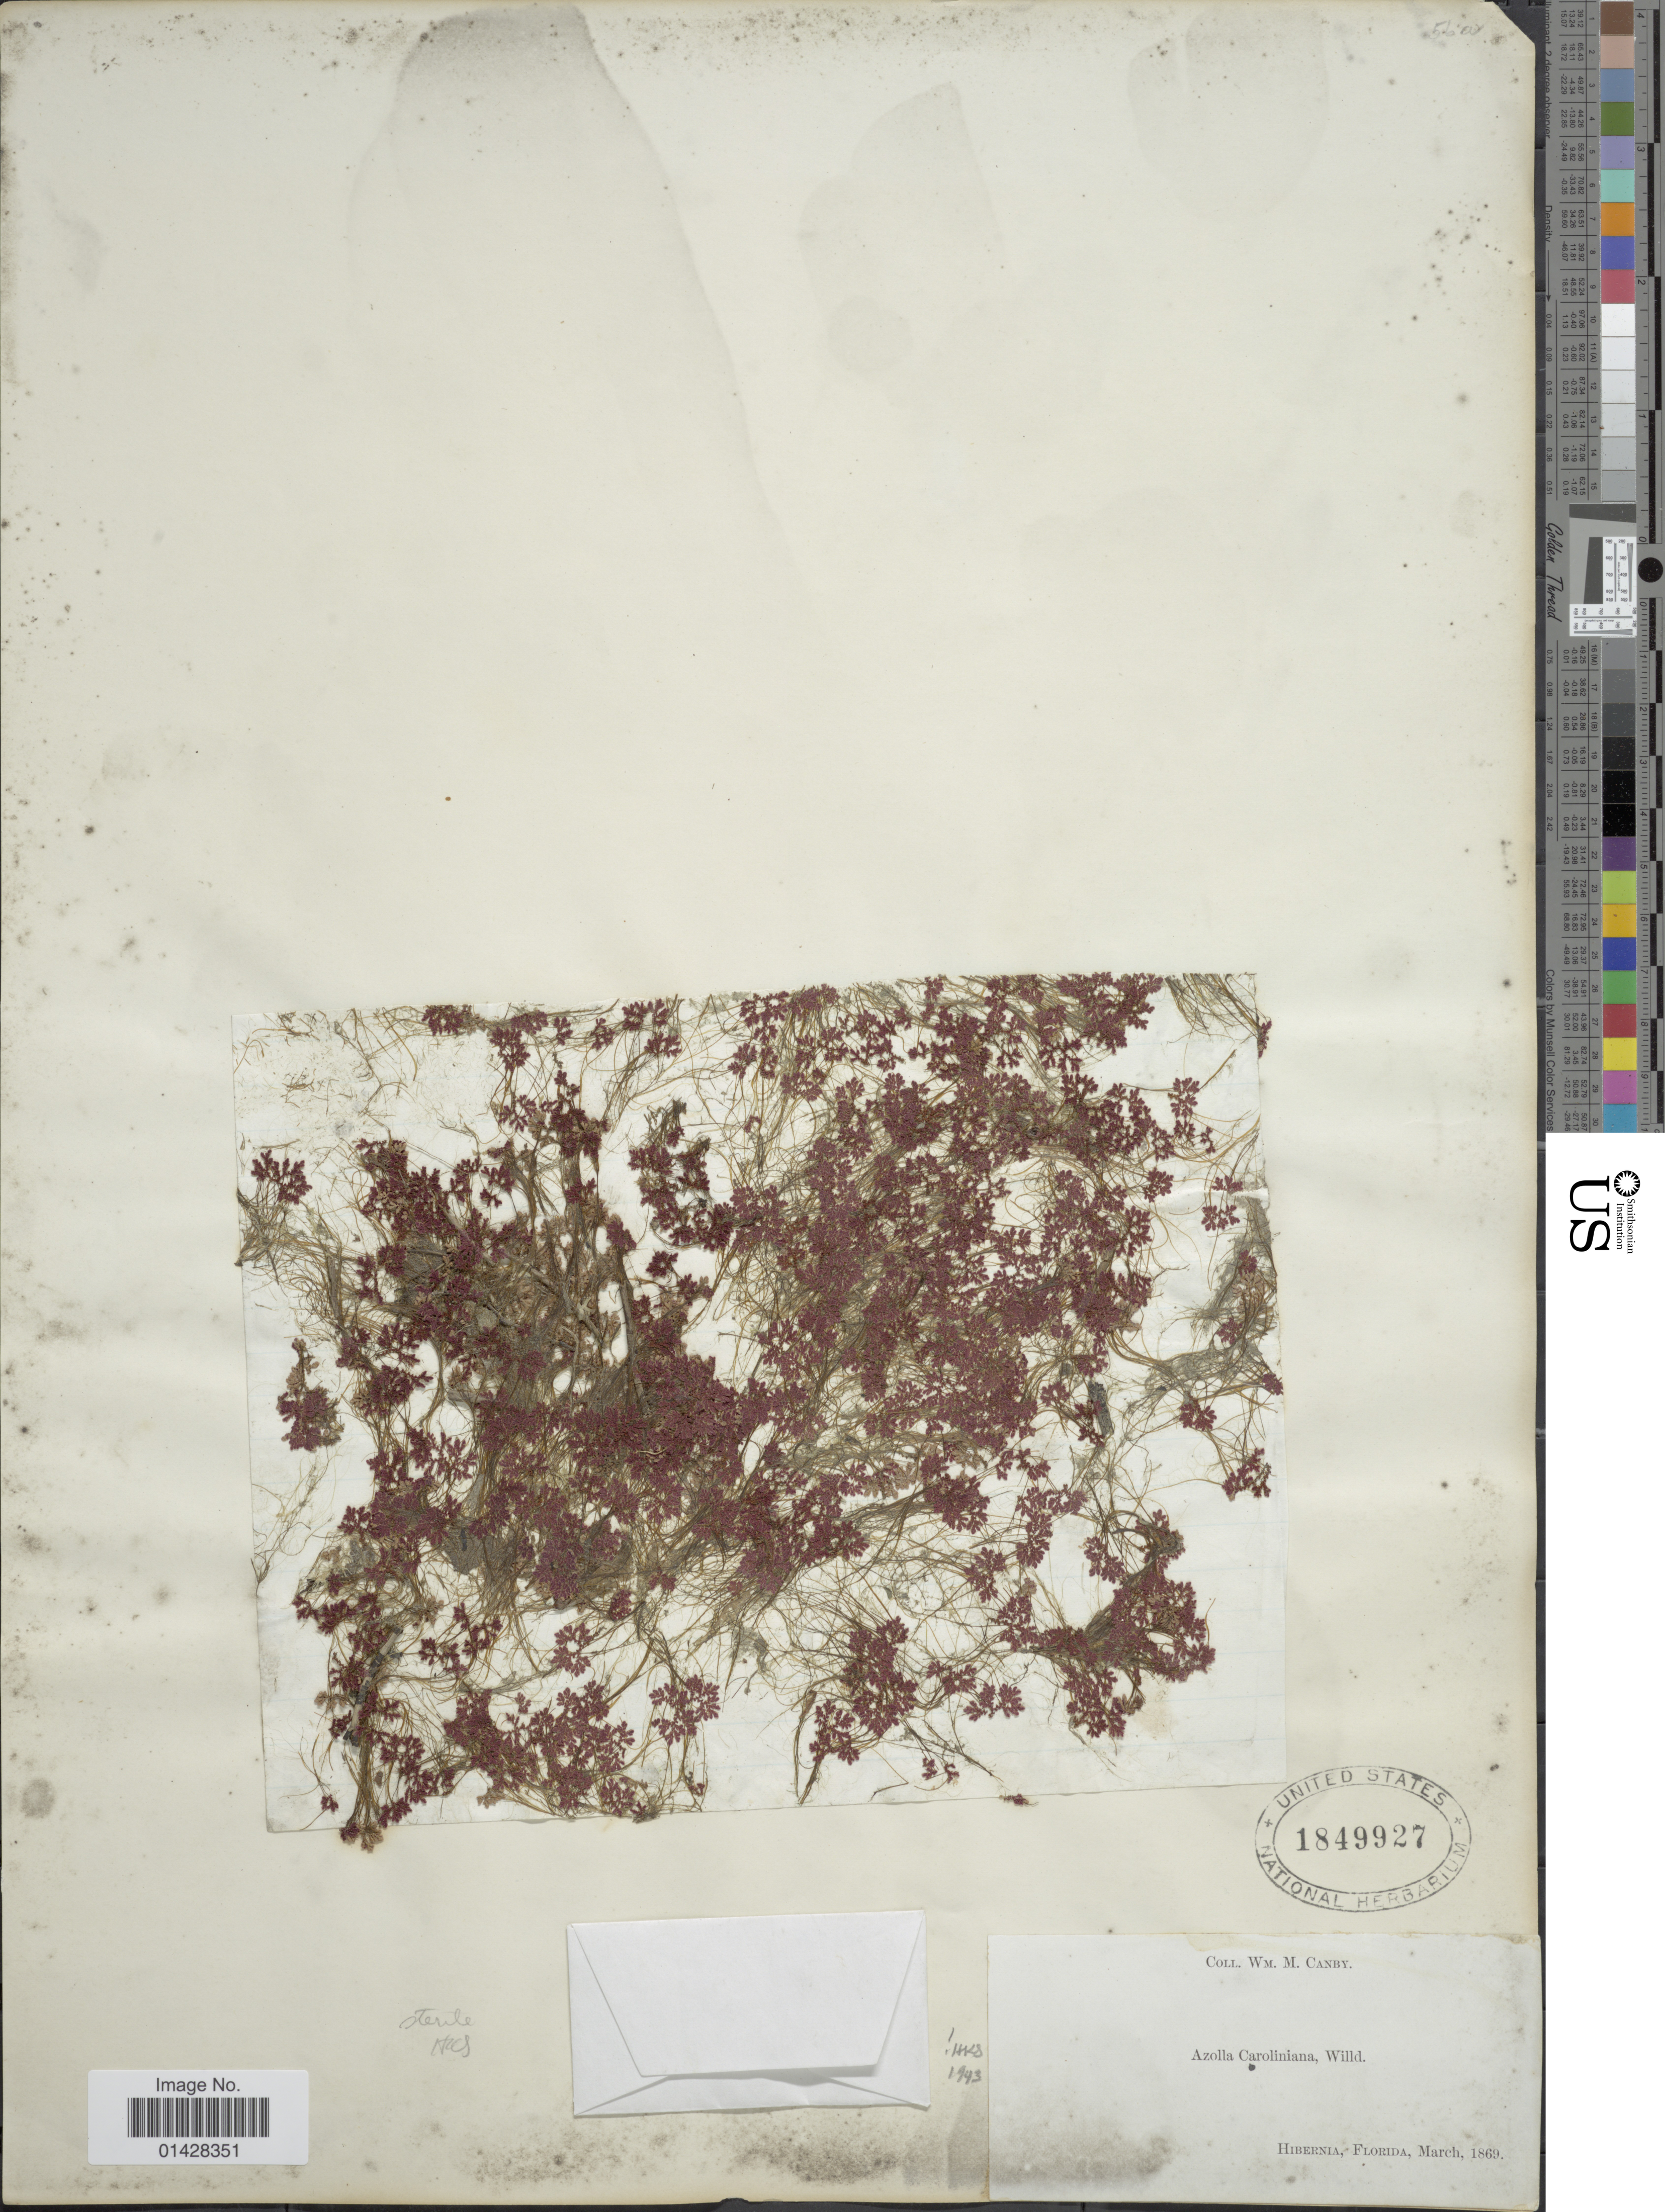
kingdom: Plantae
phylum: Tracheophyta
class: Polypodiopsida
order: Salviniales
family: Salviniaceae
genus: Azolla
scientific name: Azolla caroliniana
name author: Willd.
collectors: W. M. Canby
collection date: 1869-03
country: United States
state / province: Florida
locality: Hibernia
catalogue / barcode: US 1849927